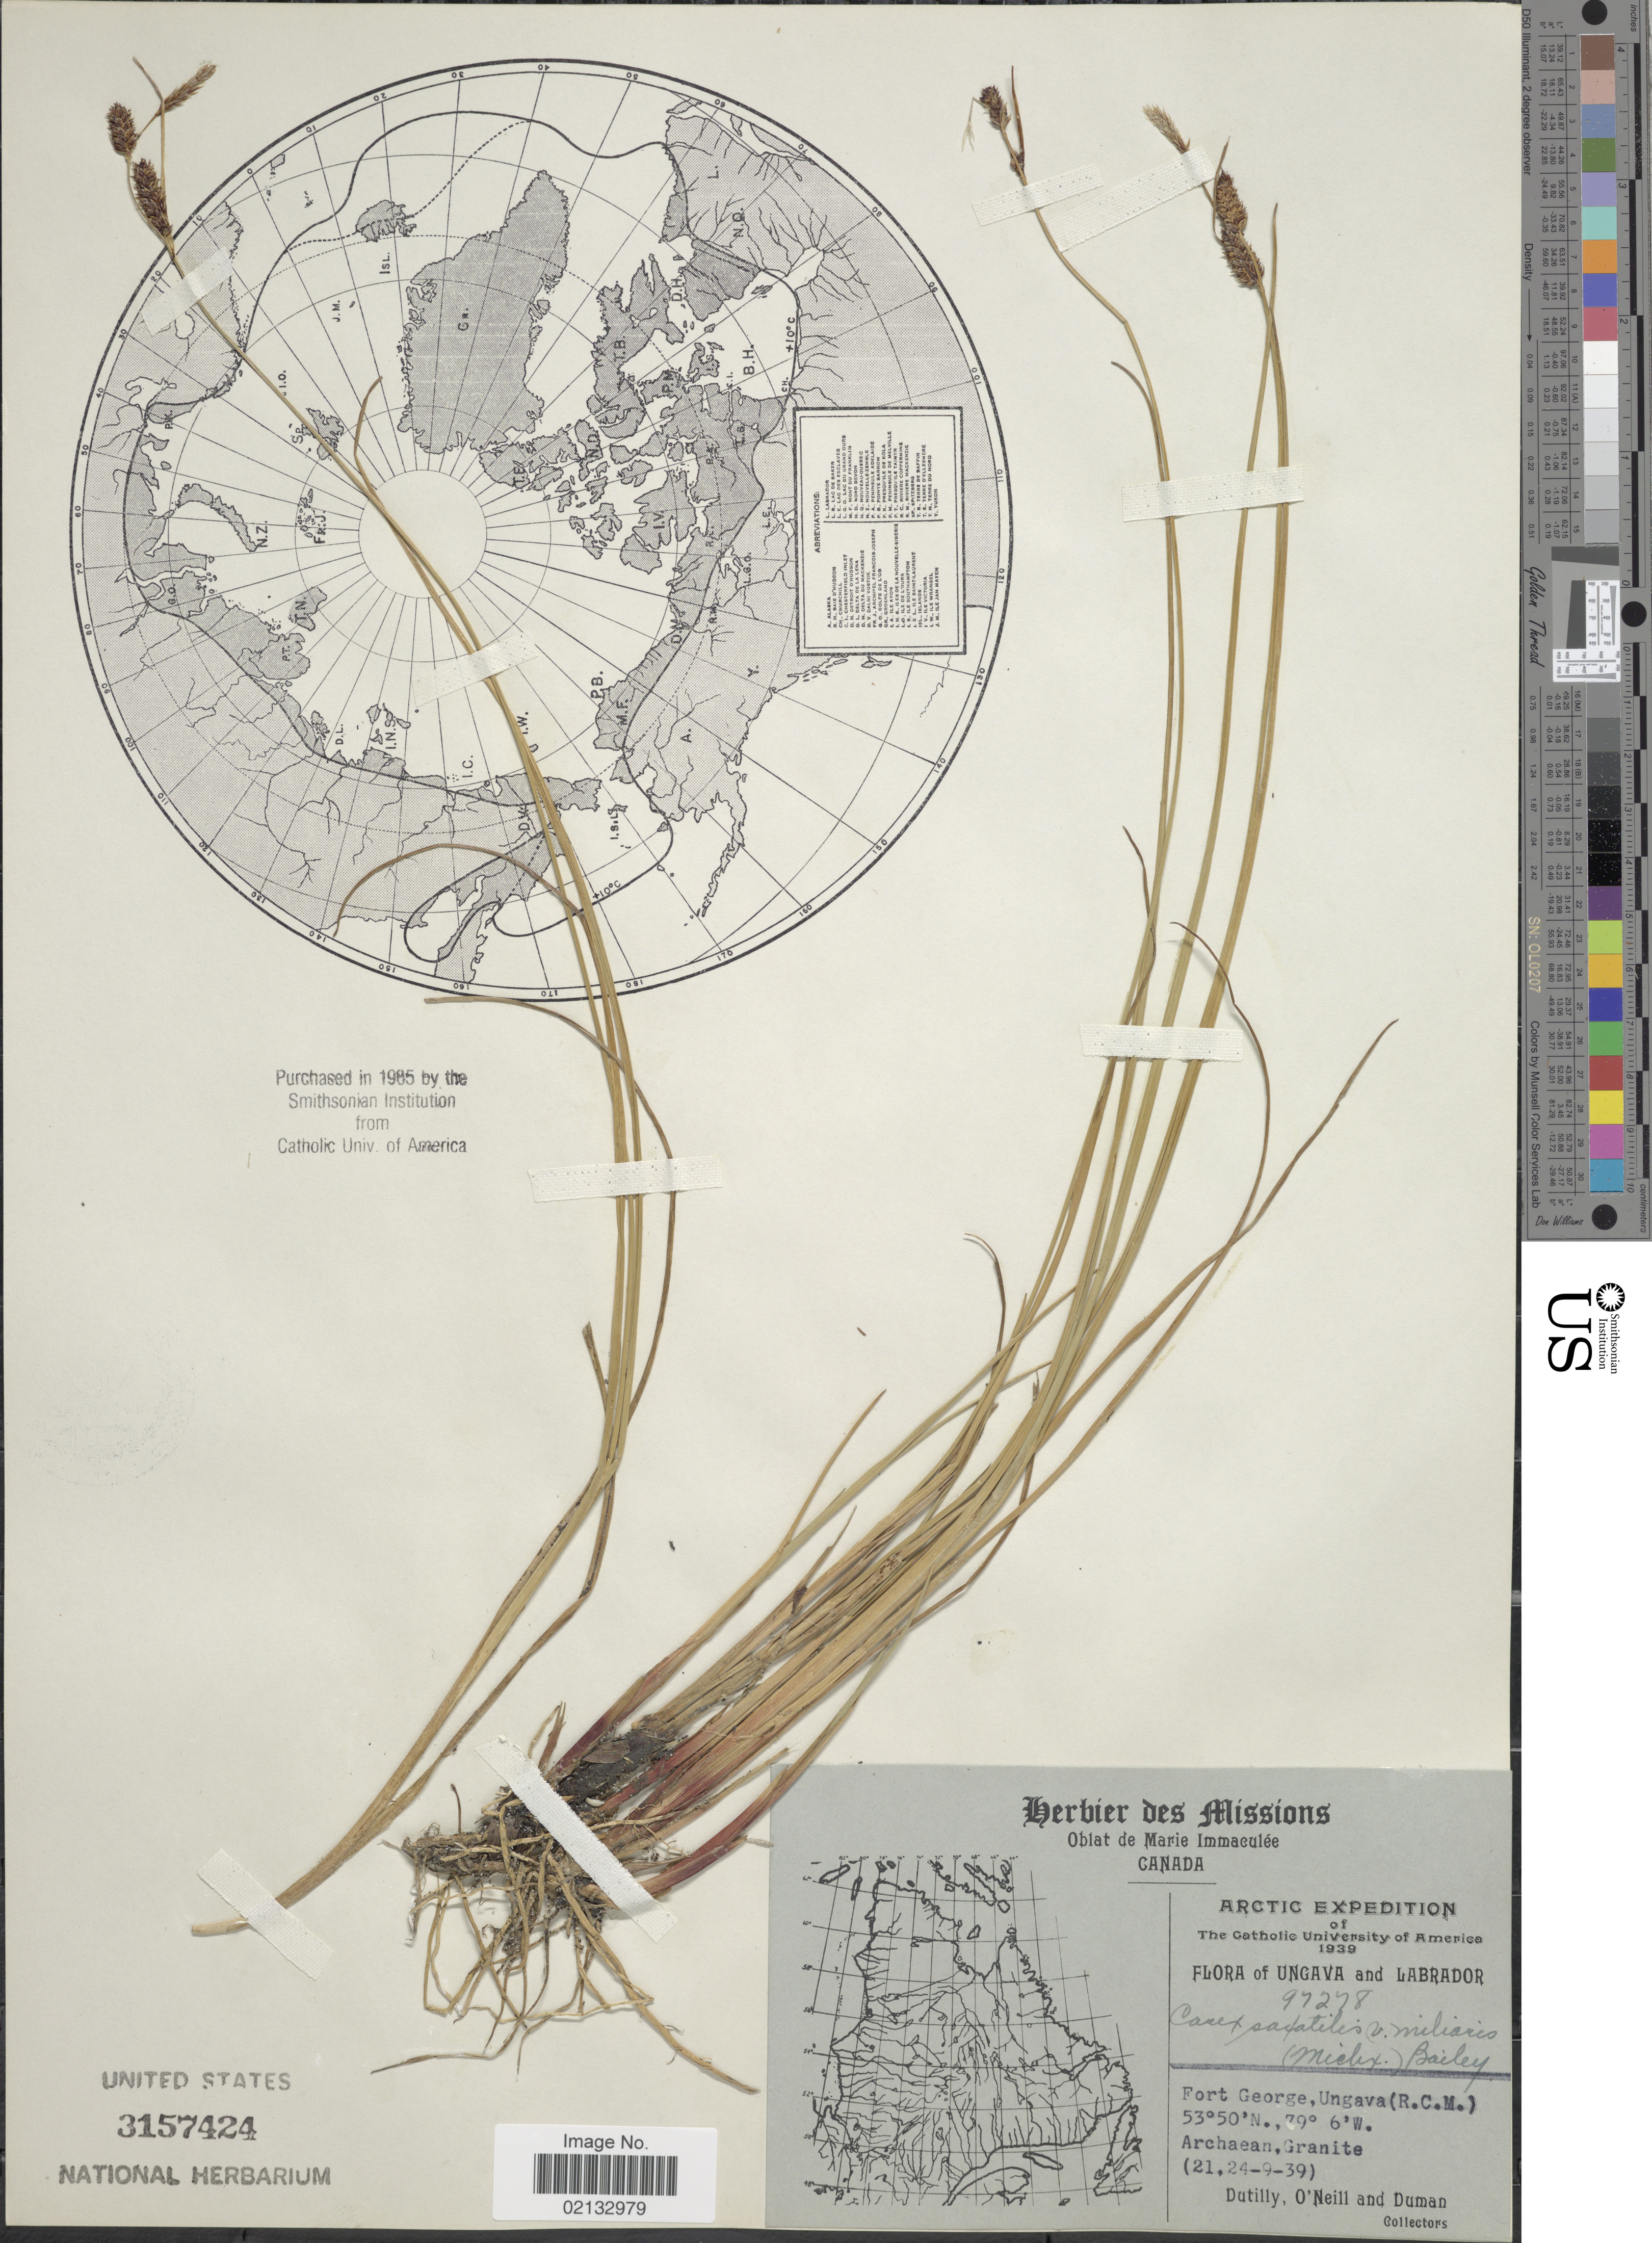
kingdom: Plantae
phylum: Tracheophyta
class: Liliopsida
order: Poales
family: Cyperaceae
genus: Carex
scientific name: Carex saxatilis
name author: L.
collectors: -. Dutilly, O' Neill & -. Duman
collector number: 97278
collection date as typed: Transcribed d/m/y: 21/9/39 to 24/9/39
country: Canada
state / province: Ontario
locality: Arctic. Fort George, Ungava (R.C.M.)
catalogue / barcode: US 3157424